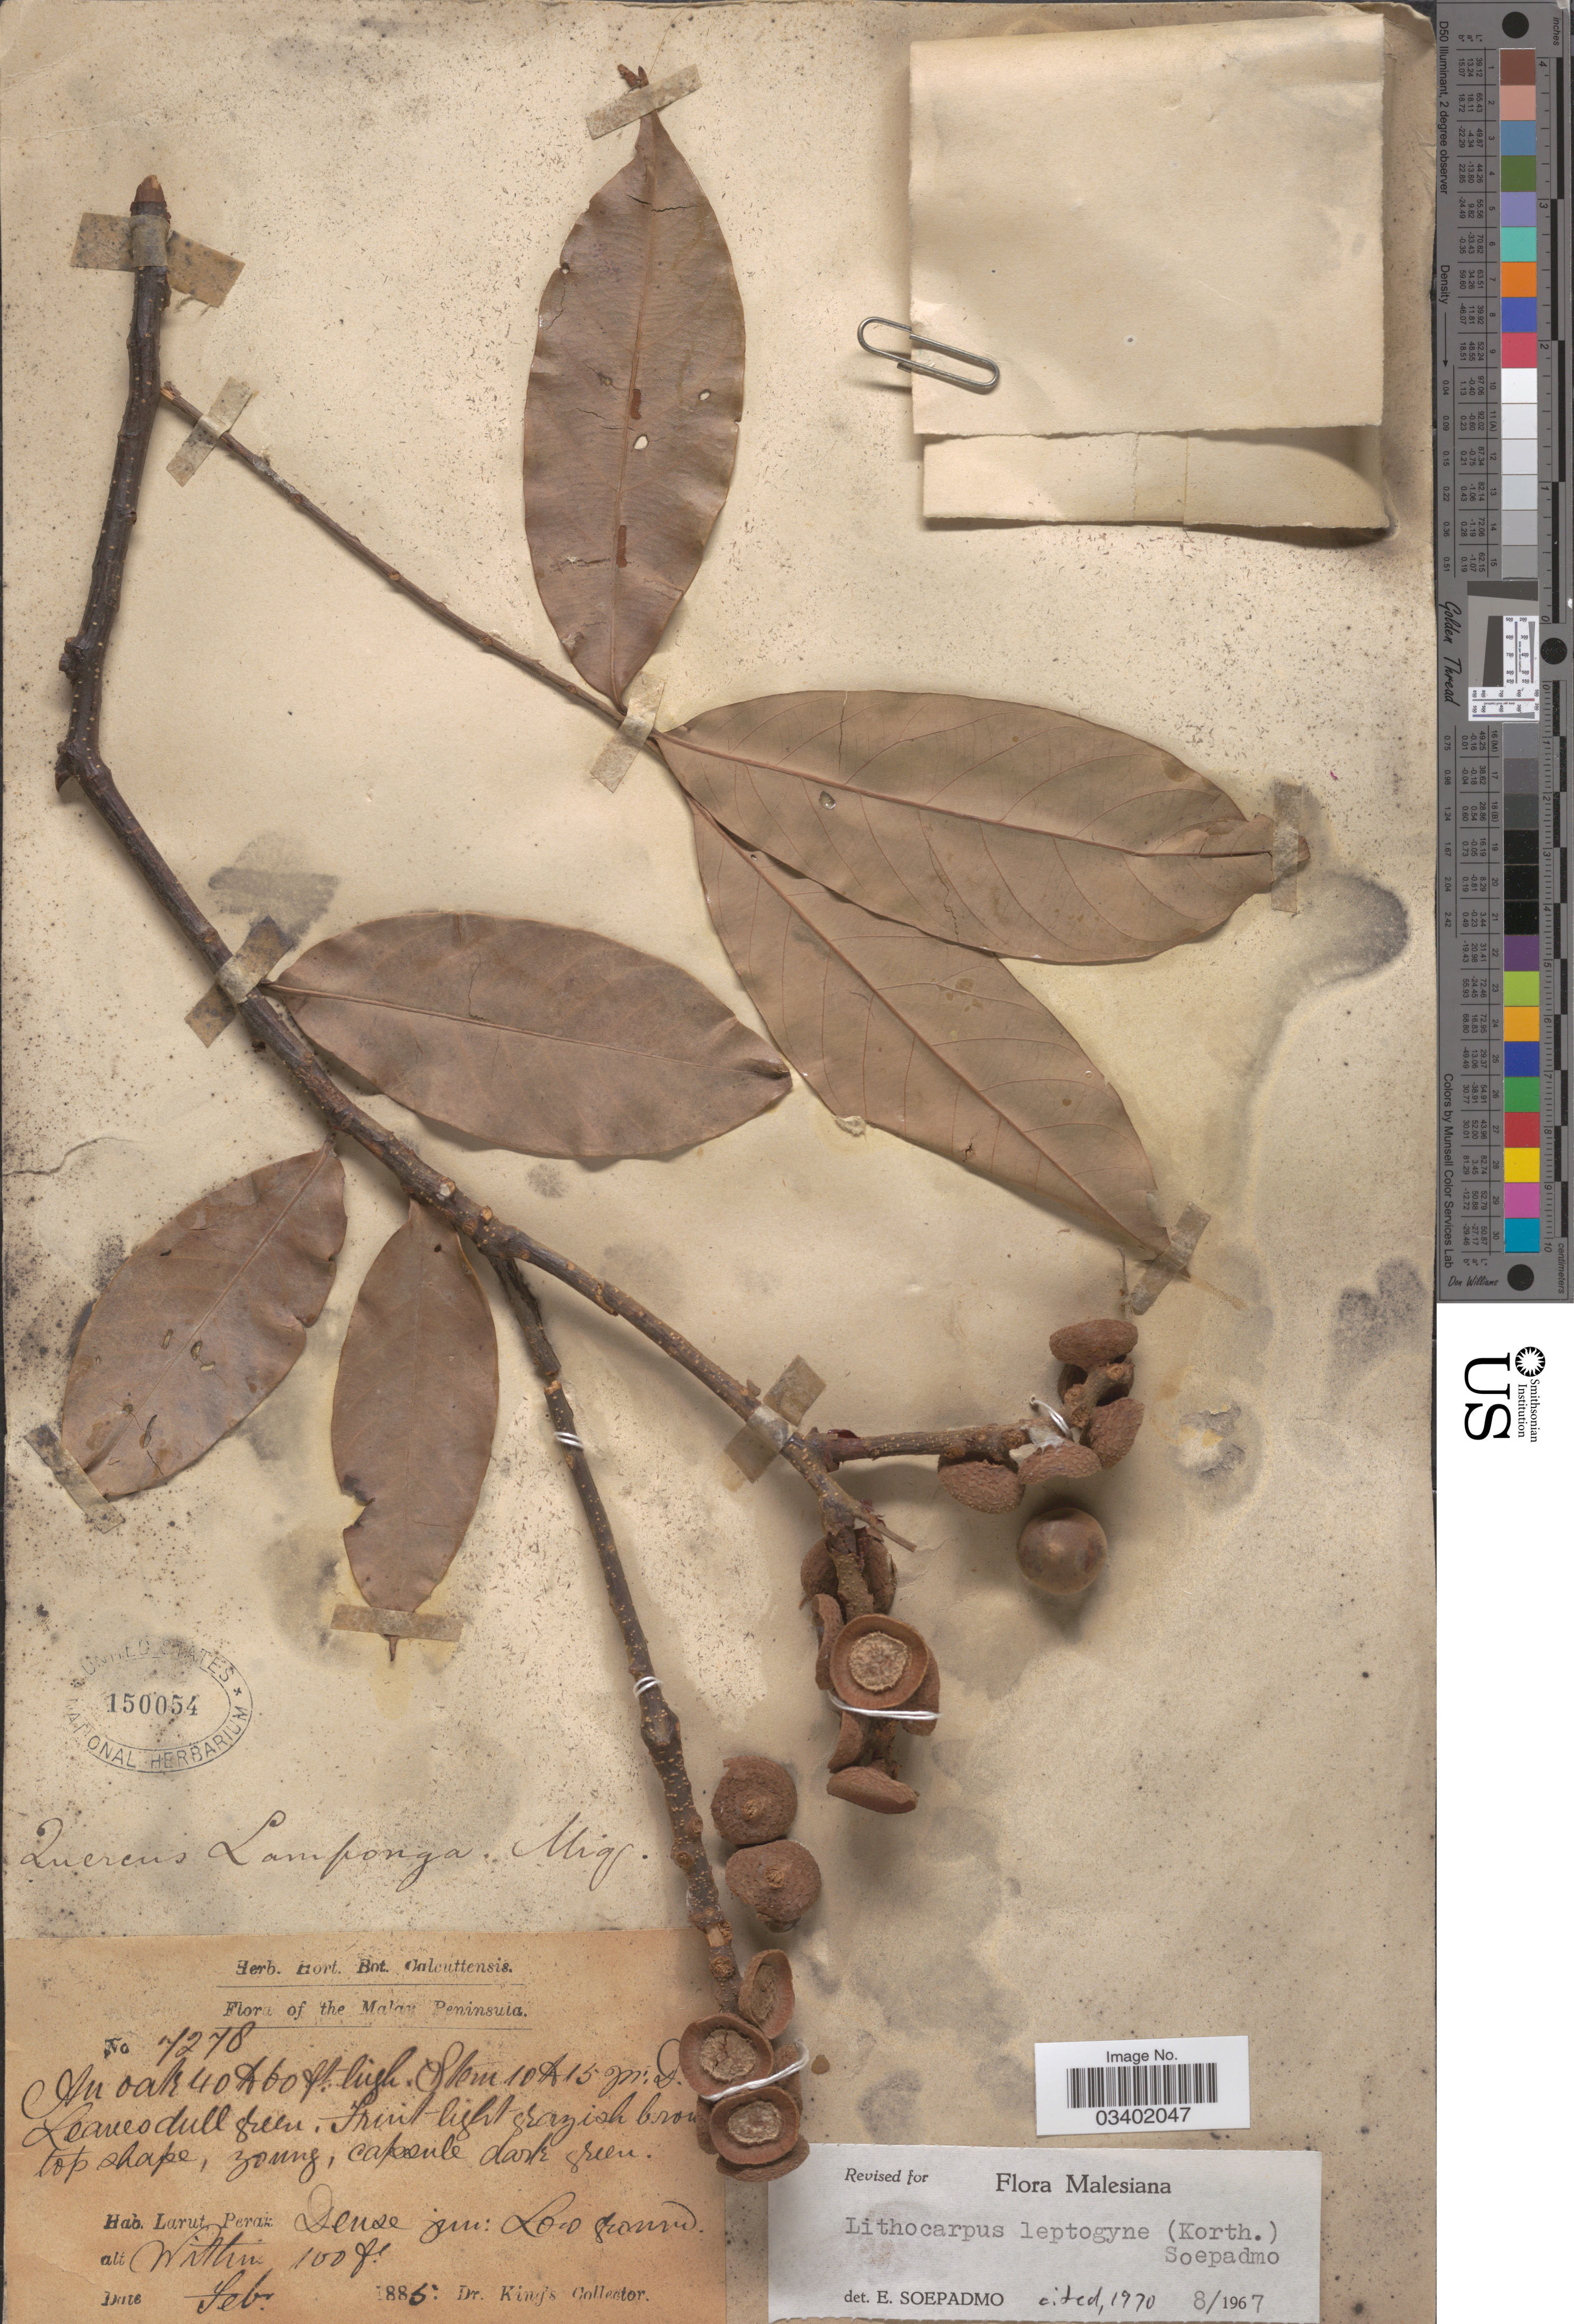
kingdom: Plantae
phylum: Tracheophyta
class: Magnoliopsida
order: Fagales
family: Fagaceae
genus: Lithocarpus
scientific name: Lithocarpus leptogyne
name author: (Korth.) Soepadmo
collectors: Dr. King's collector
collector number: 7278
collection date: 1885-02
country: Malaysia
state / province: Perak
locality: Malay Peninsula. Larut.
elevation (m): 30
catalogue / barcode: US 150054